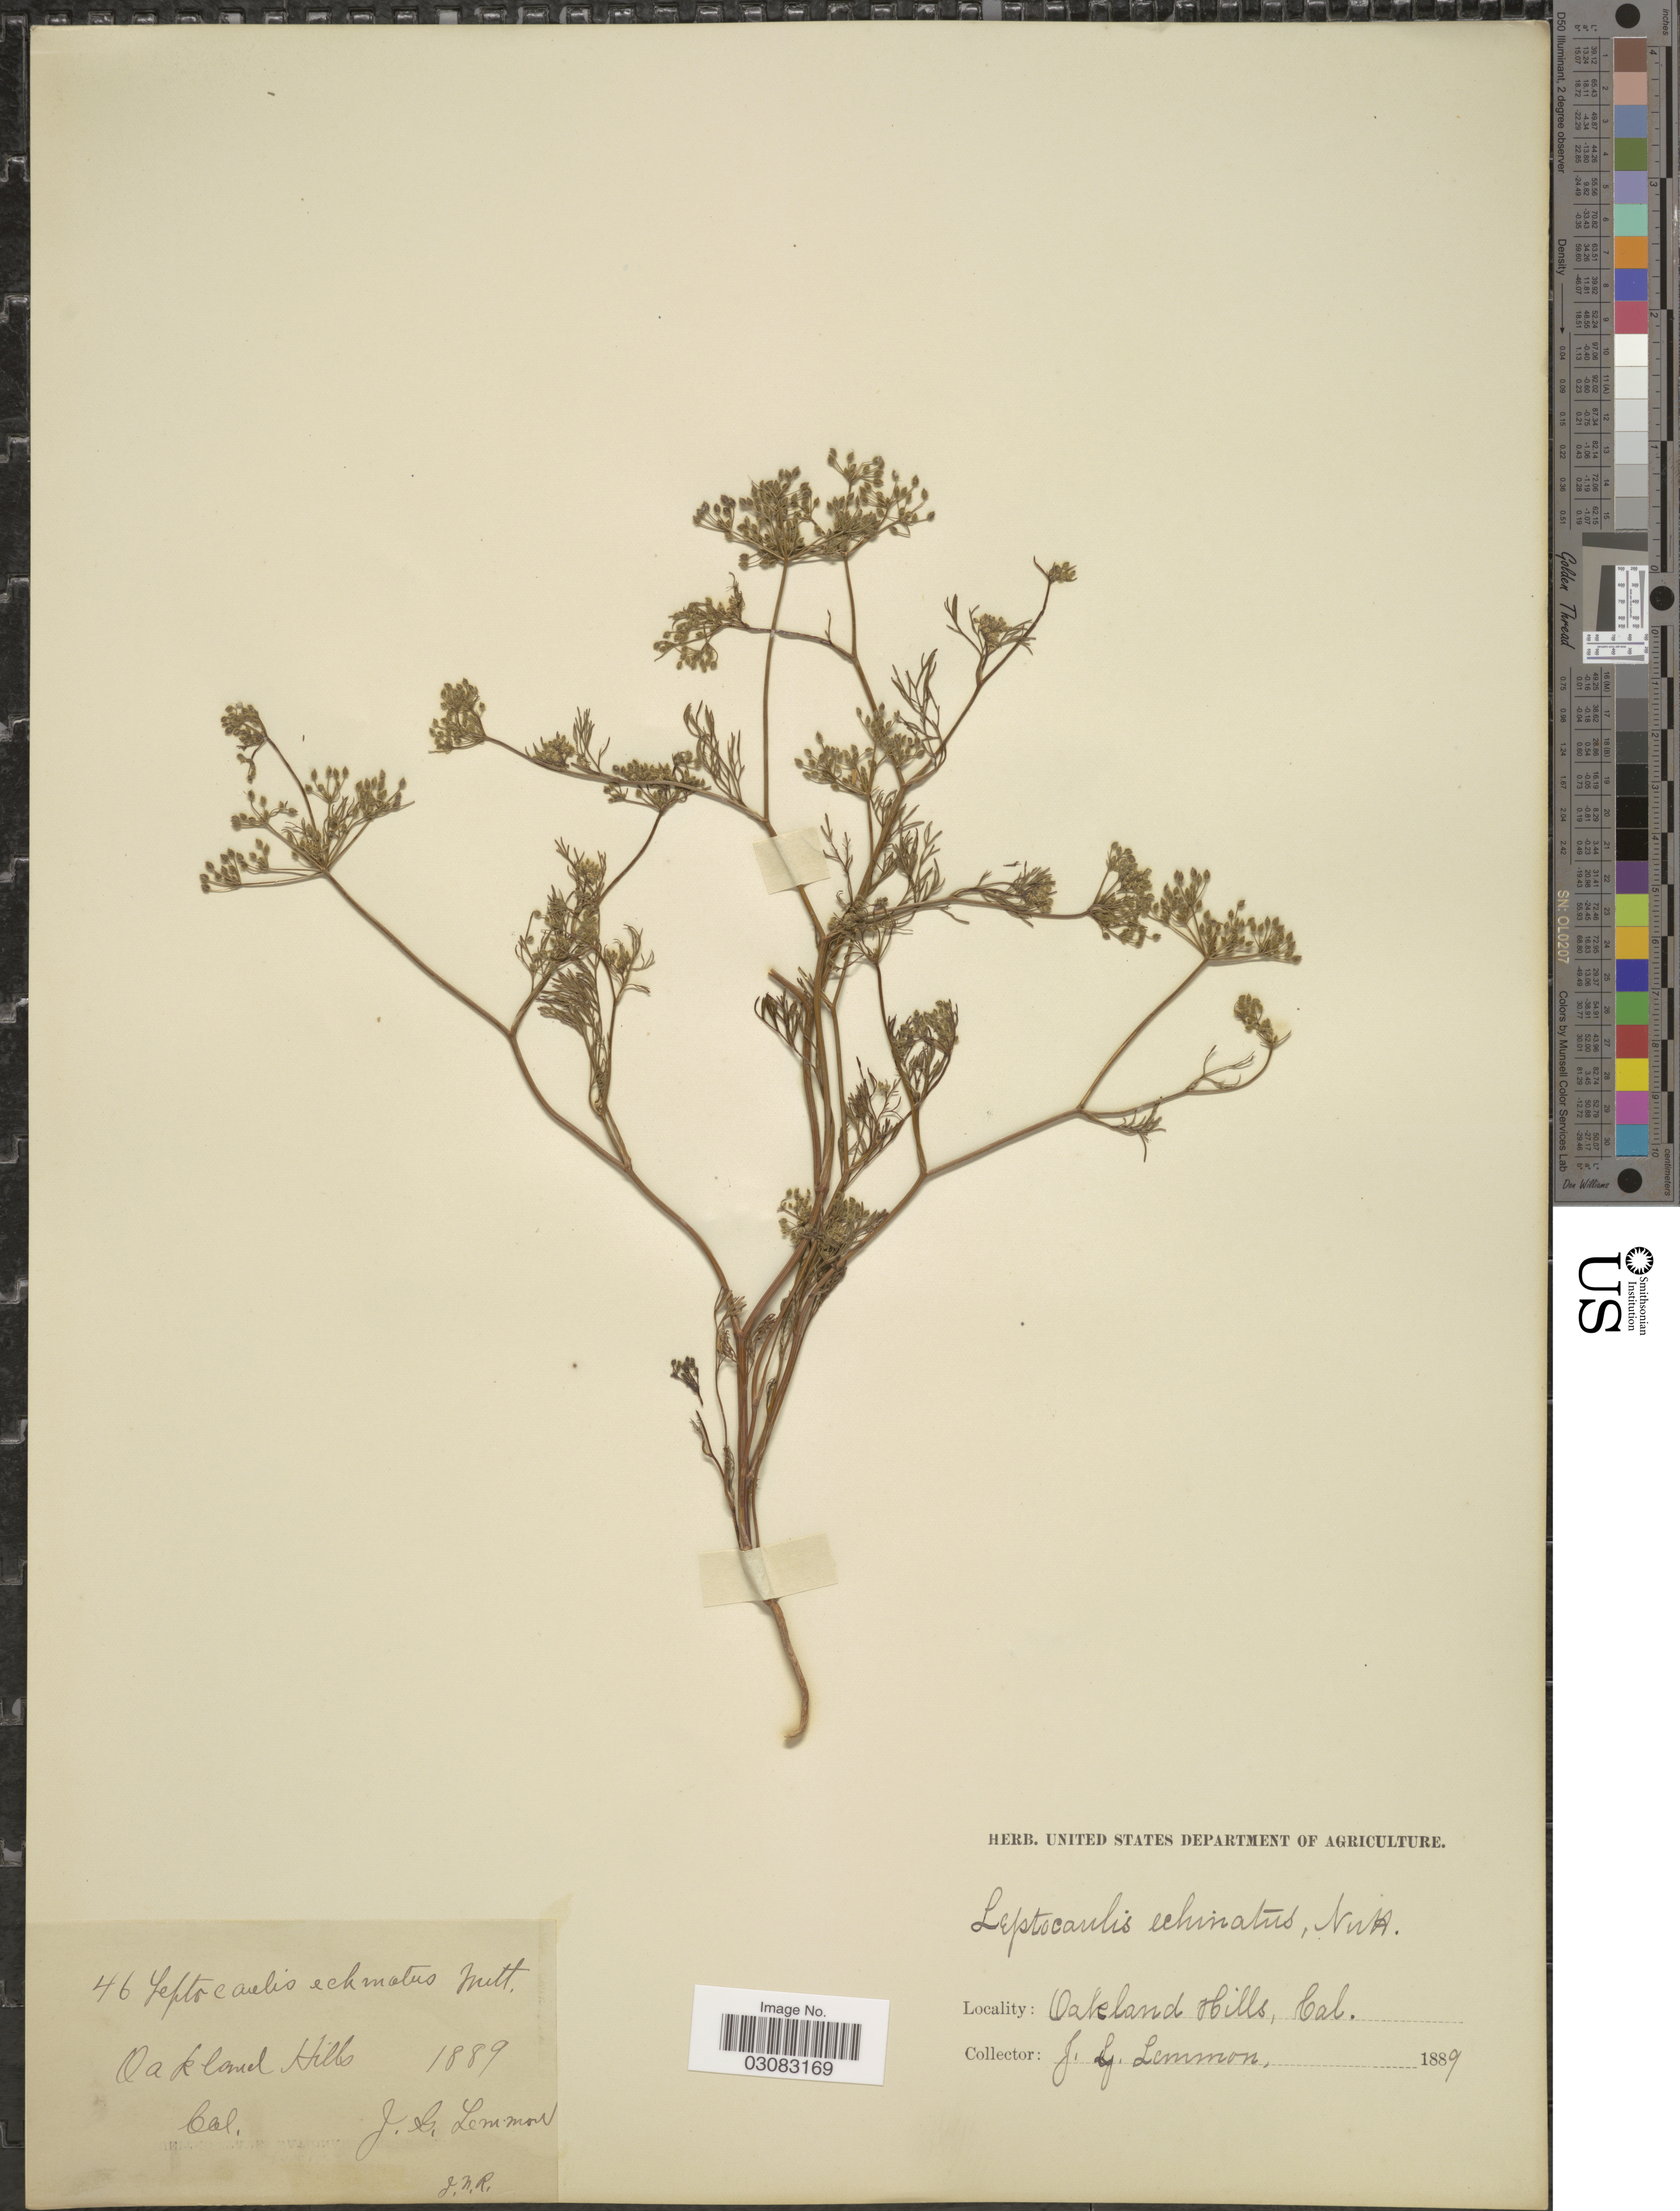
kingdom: Plantae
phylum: Tracheophyta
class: Magnoliopsida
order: Apiales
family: Apiaceae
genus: Spermolepis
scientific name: Spermolepis echinata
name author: (Nutt. ex DC.) A. Heller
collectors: J. Lemmon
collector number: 46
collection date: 1889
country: United States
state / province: California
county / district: Alameda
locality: Oakland Hills, Cal.